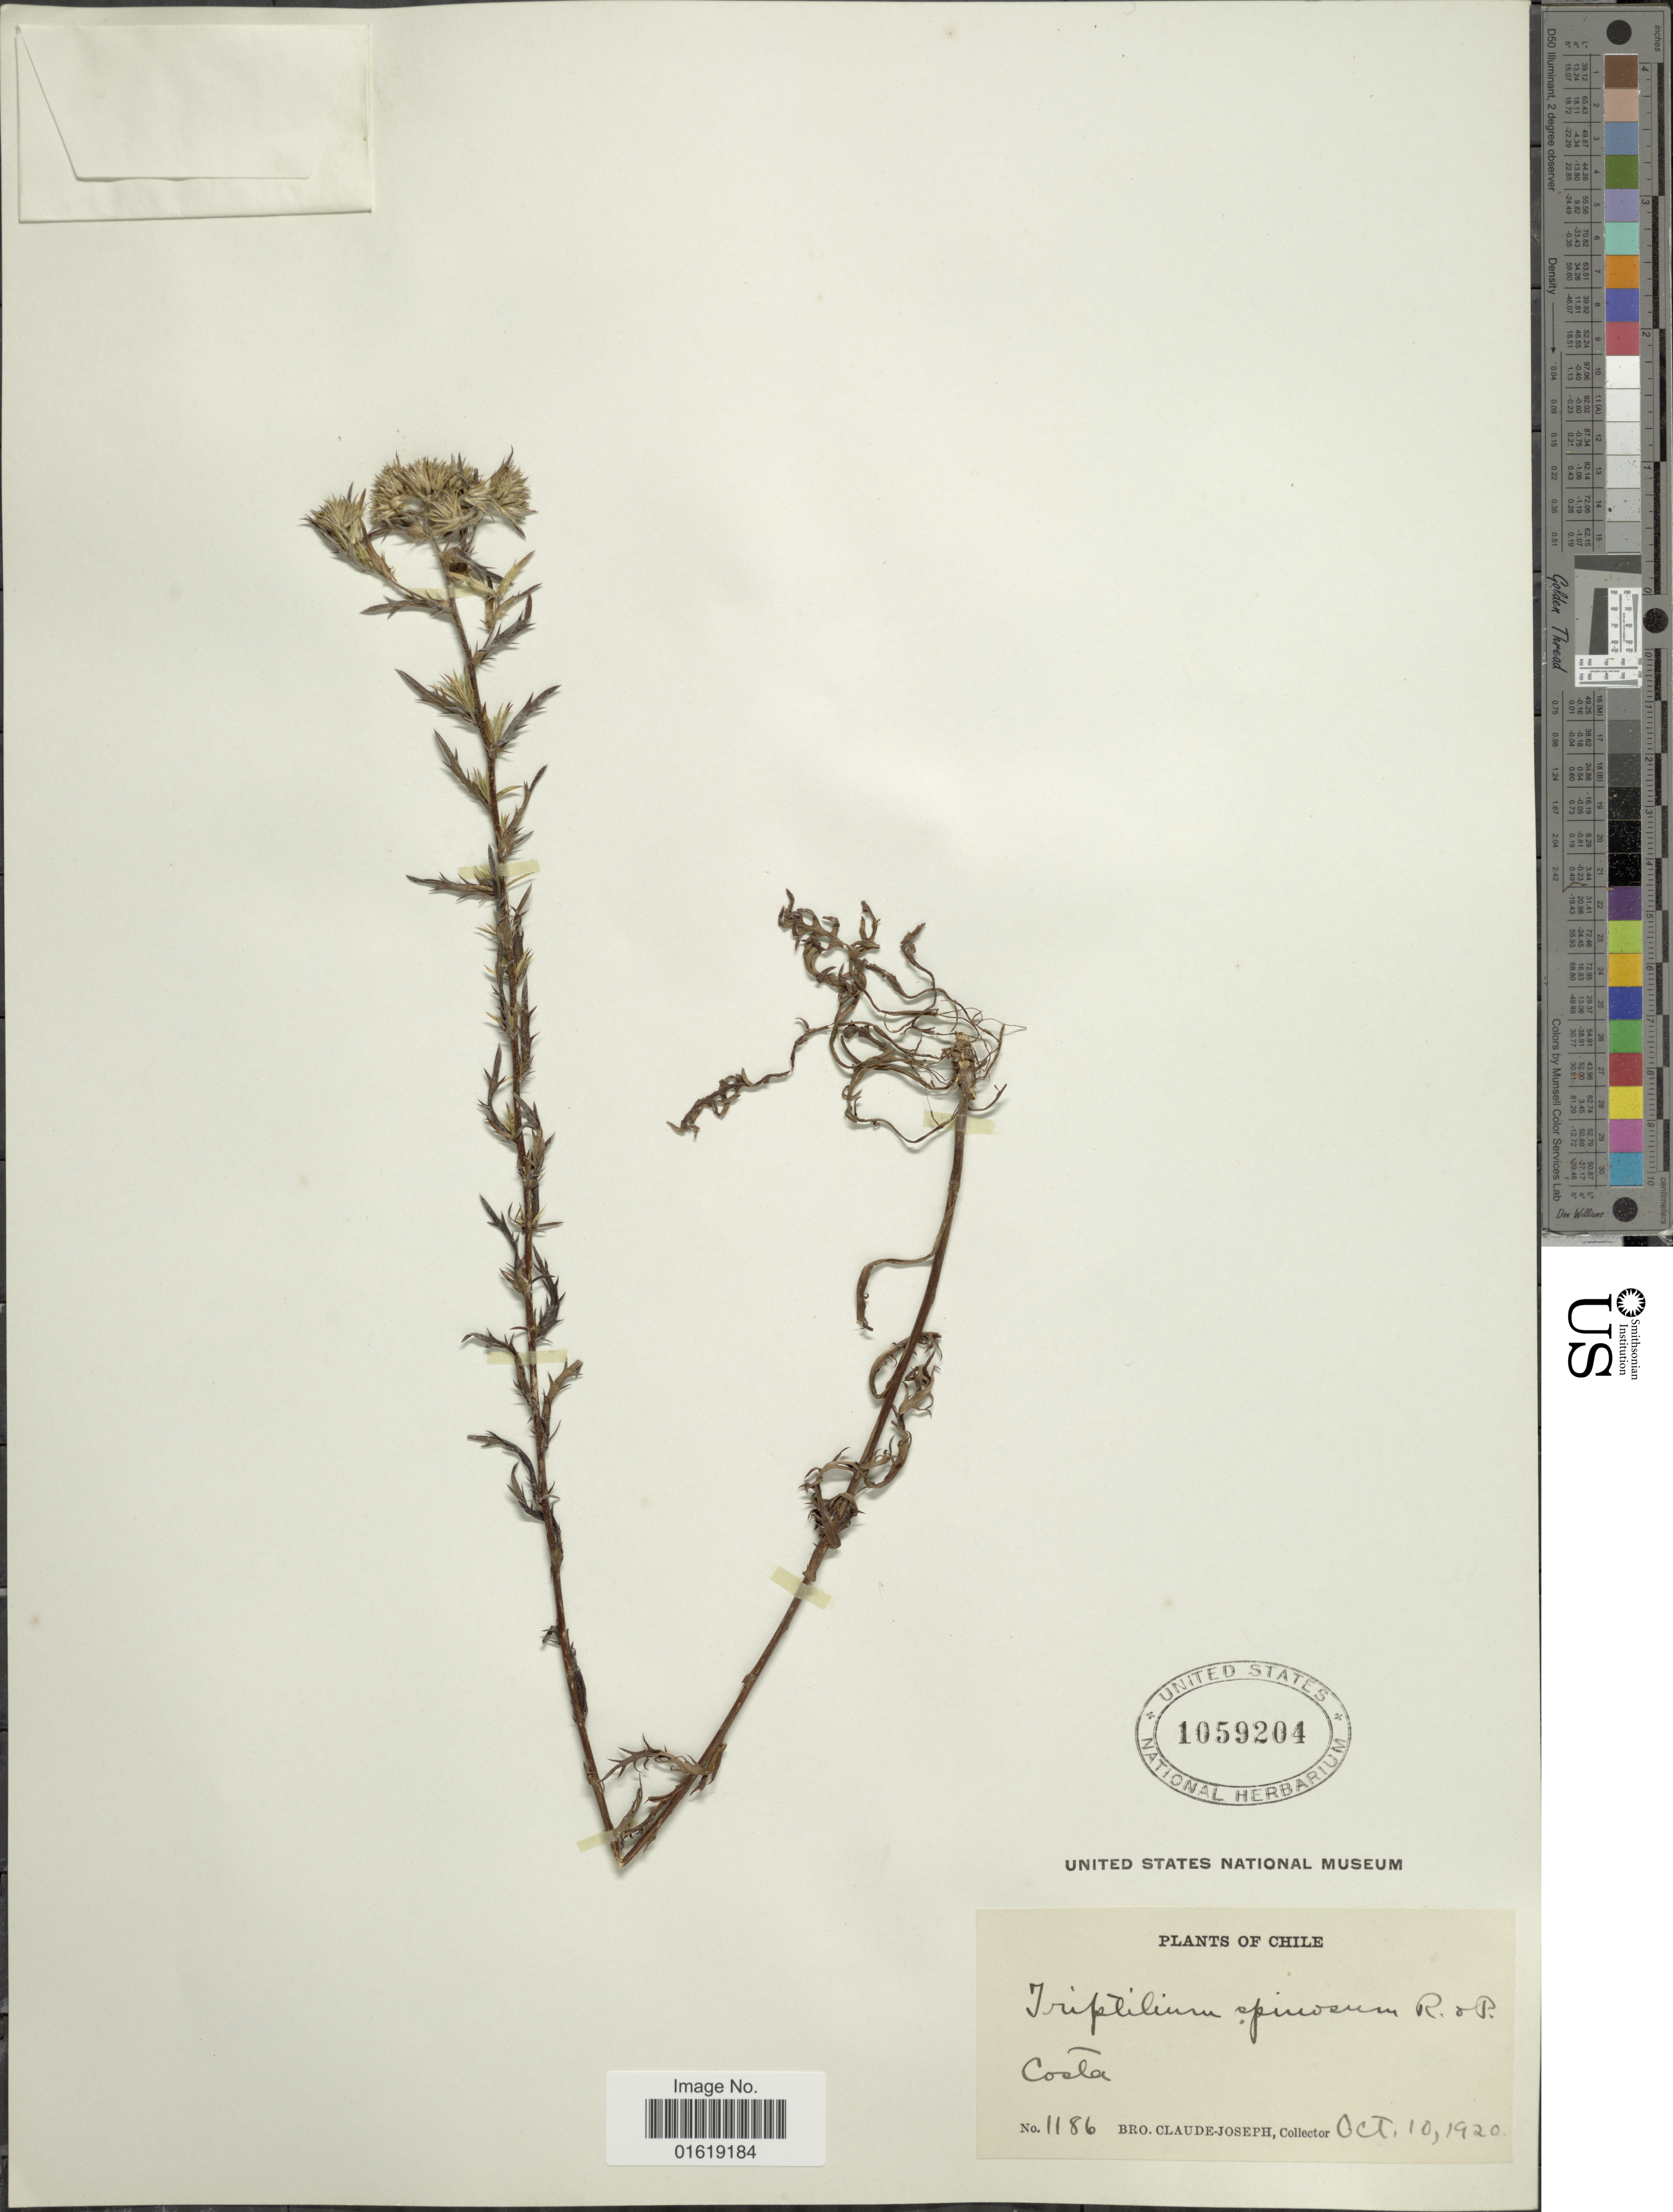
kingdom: Plantae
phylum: Tracheophyta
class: Magnoliopsida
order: Asterales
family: Asteraceae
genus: Triptilion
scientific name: Triptilion spinosum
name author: Ruiz & Pav.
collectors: Bro. Claude-Joseph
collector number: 1186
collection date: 1920-10-10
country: Chile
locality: Costa.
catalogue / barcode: US 1059204